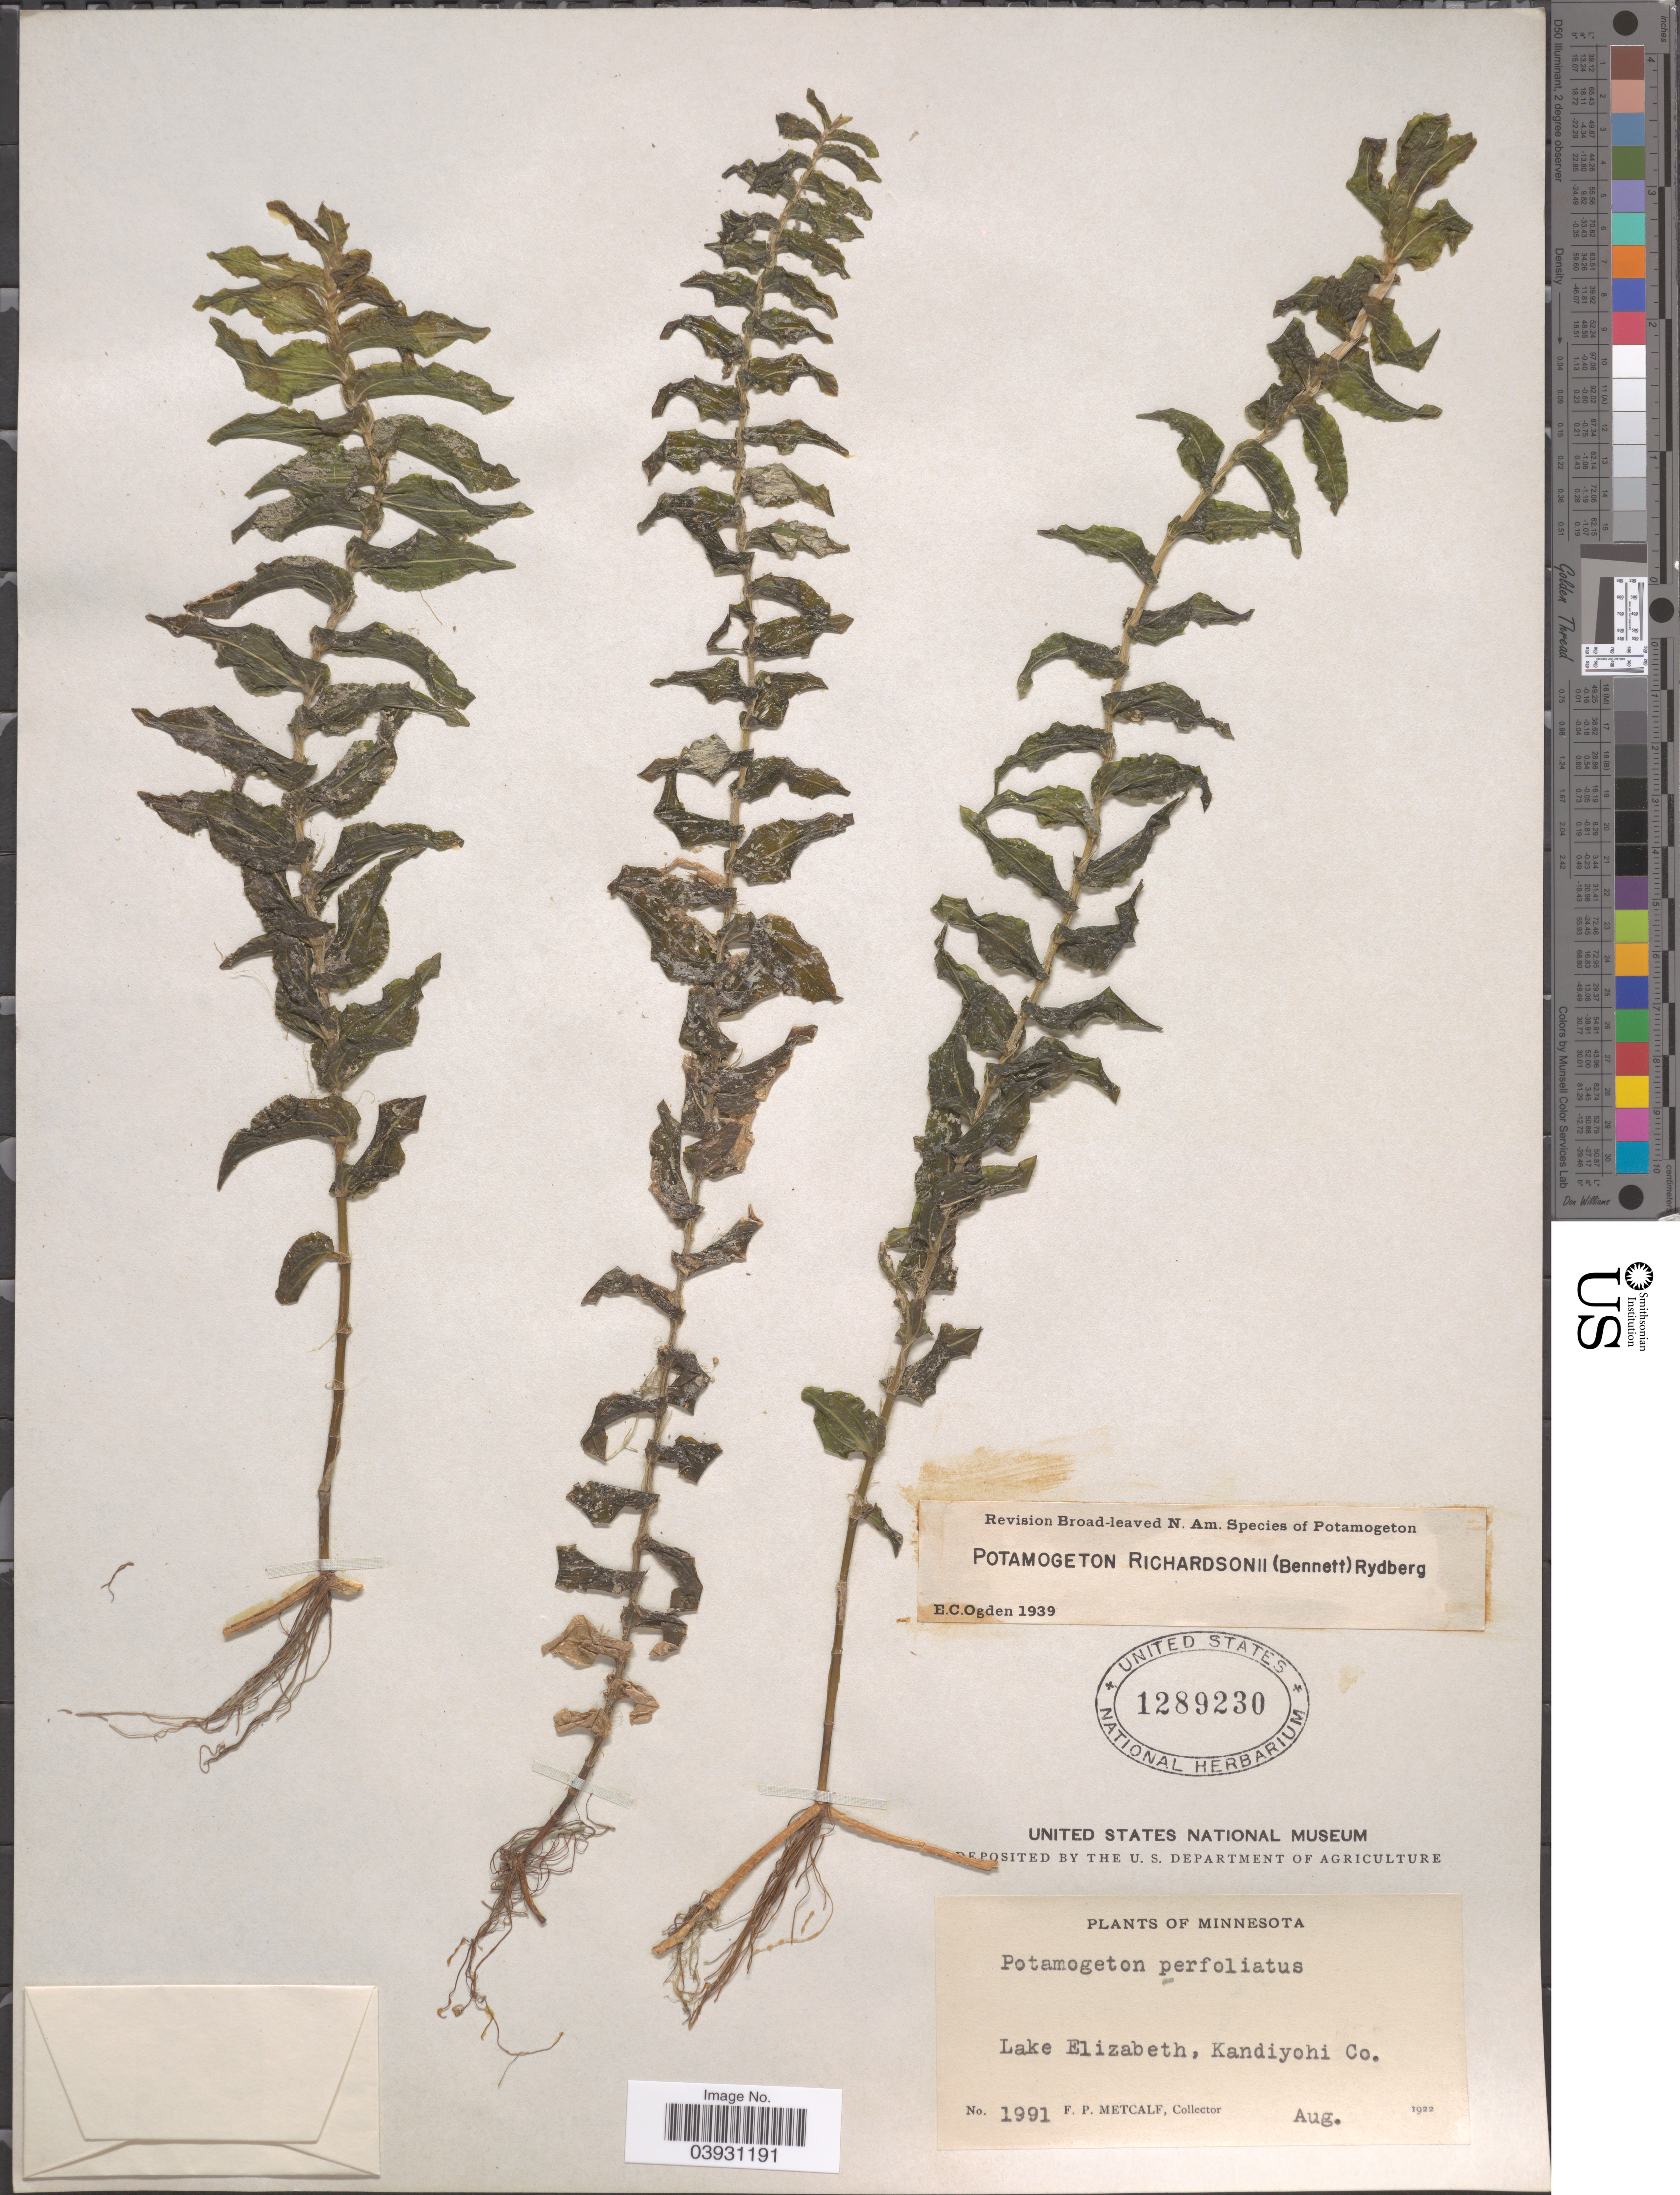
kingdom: Plantae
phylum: Tracheophyta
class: Liliopsida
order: Alismatales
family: Potamogetonaceae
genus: Potamogeton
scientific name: Potamogeton richardsonii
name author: (A.W. Benn.) Rydb.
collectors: F. Metcalf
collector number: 1991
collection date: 1922-08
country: United States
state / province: Minnesota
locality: Lake Elizabeth, Kandiyohi Co.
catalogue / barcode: US 1289230